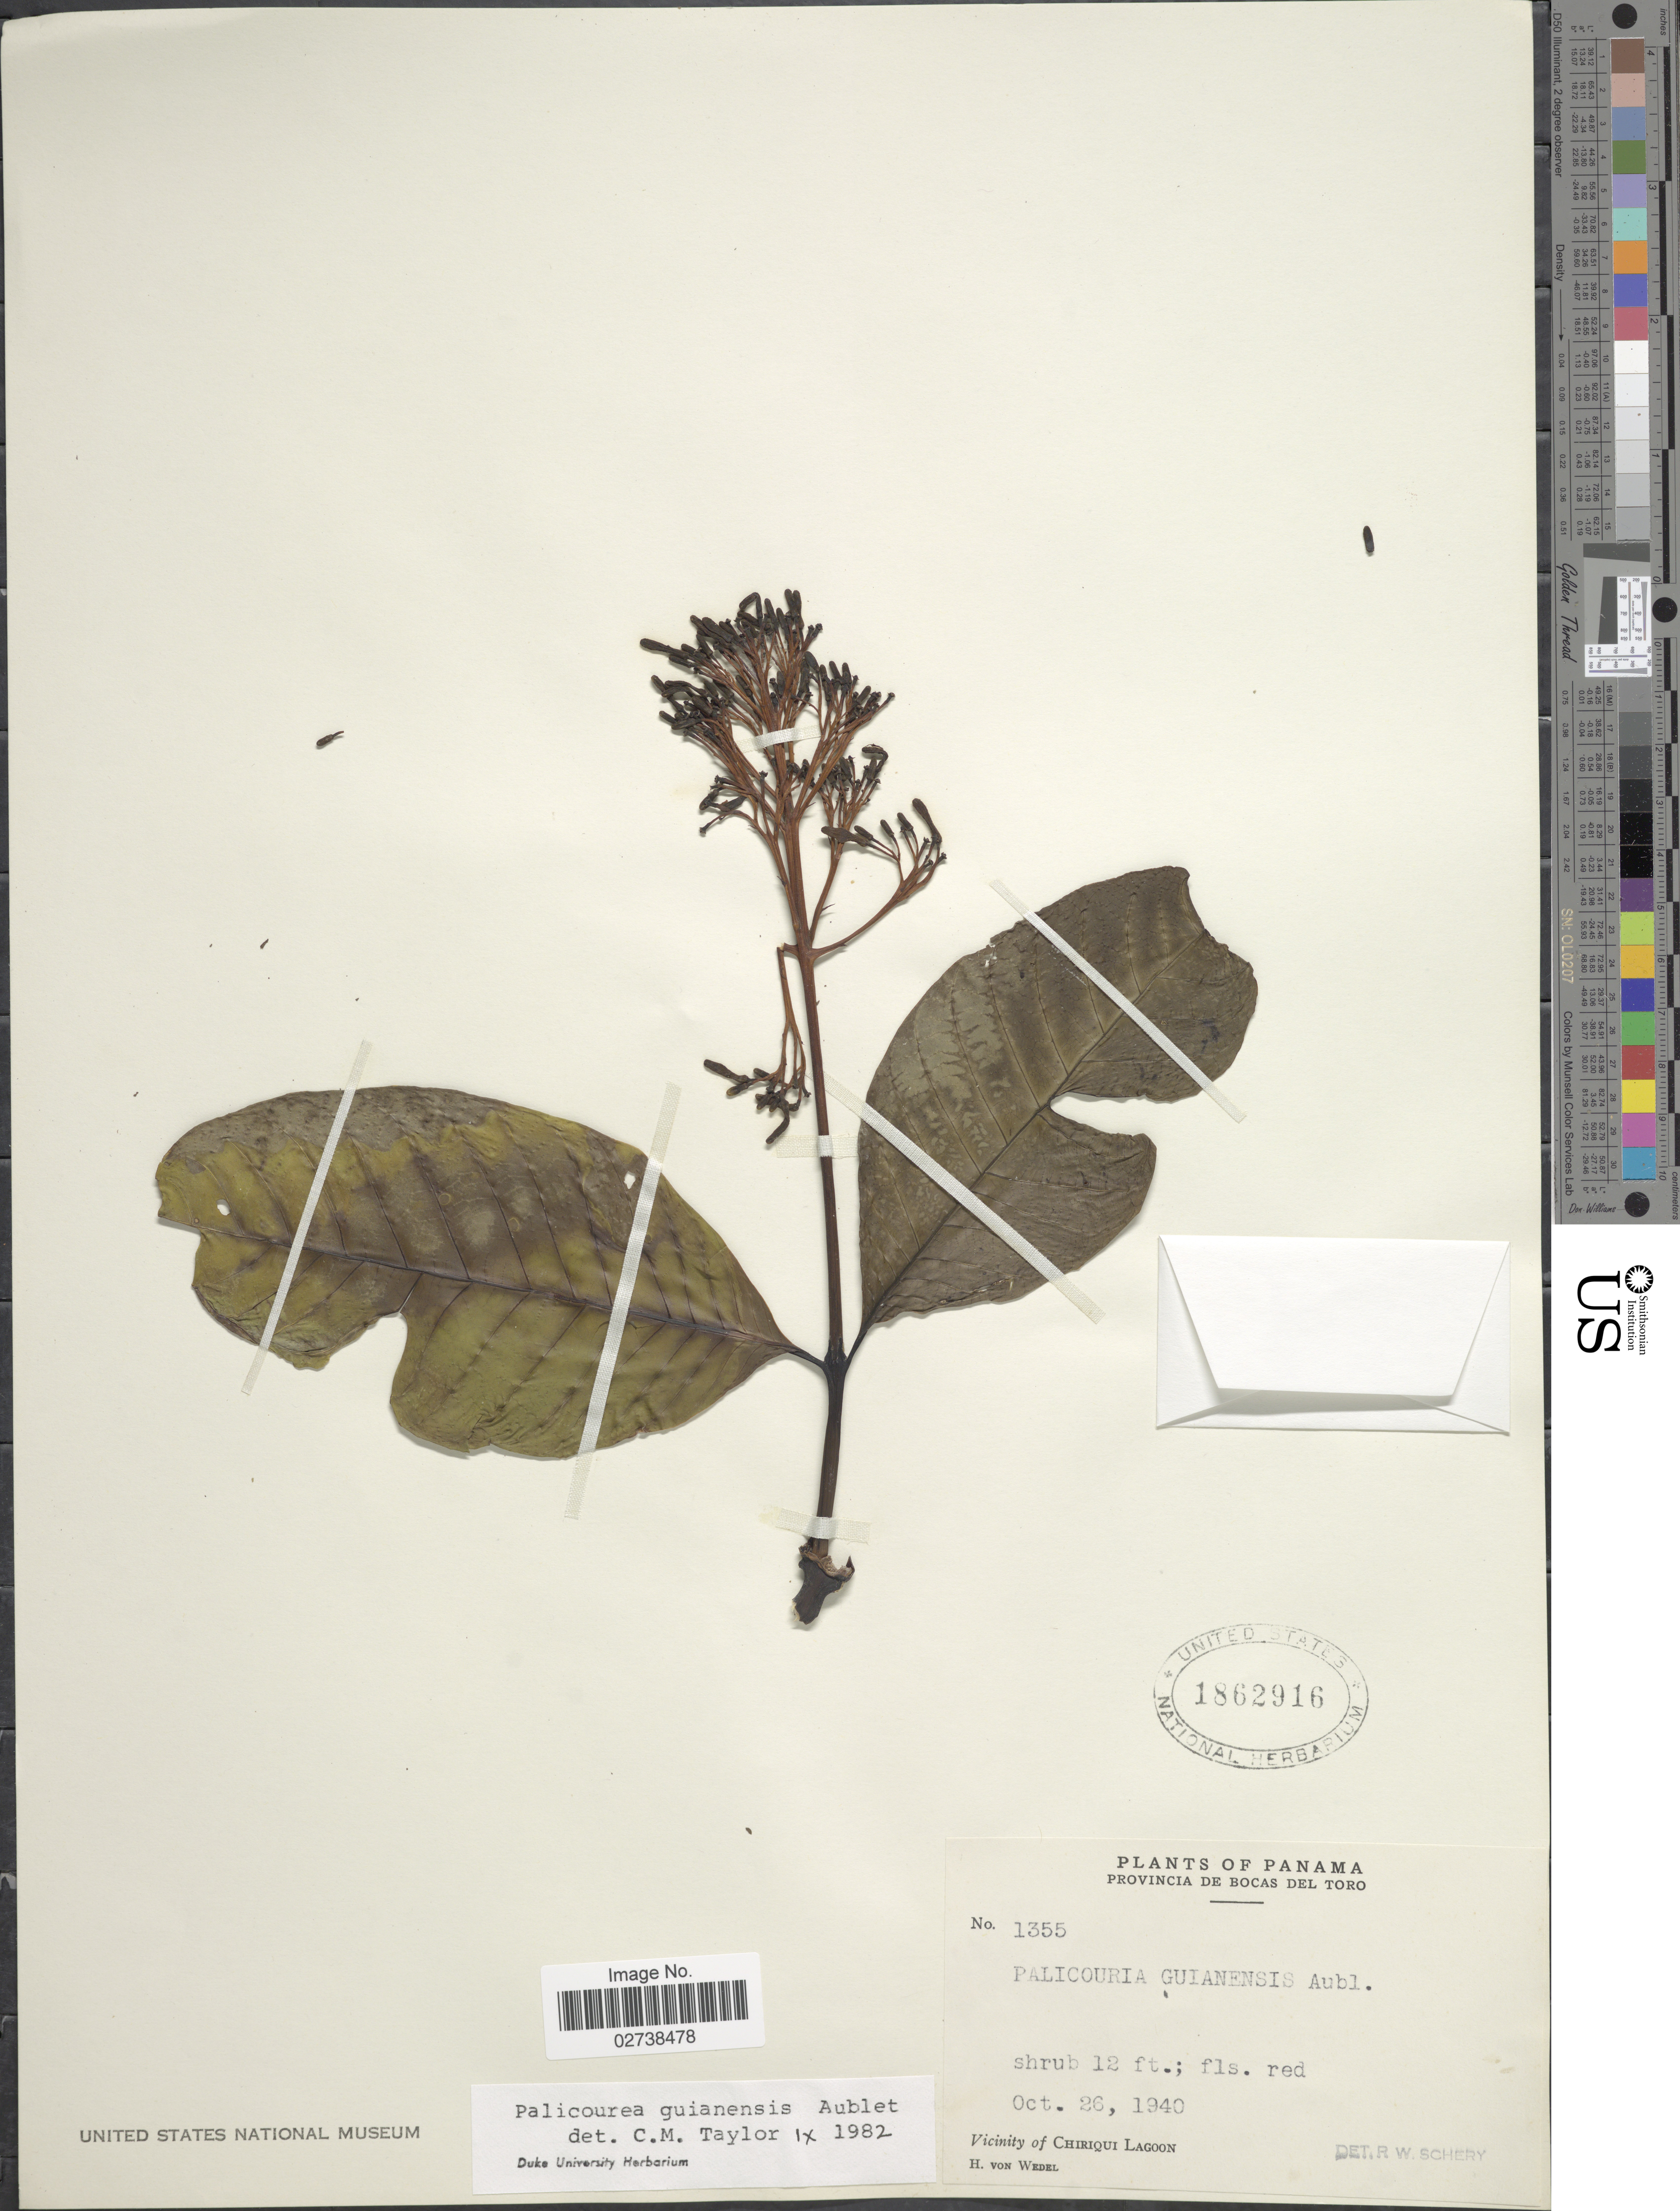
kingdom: Plantae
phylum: Tracheophyta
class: Magnoliopsida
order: Gentianales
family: Rubiaceae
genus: Palicourea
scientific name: Palicourea guianensis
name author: Aubl.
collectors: H. von Wedel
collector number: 1355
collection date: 1940-10-26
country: Panama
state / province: Bocas del Toro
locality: Vicinity of Chiriqui Lagoon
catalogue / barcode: US 1862916